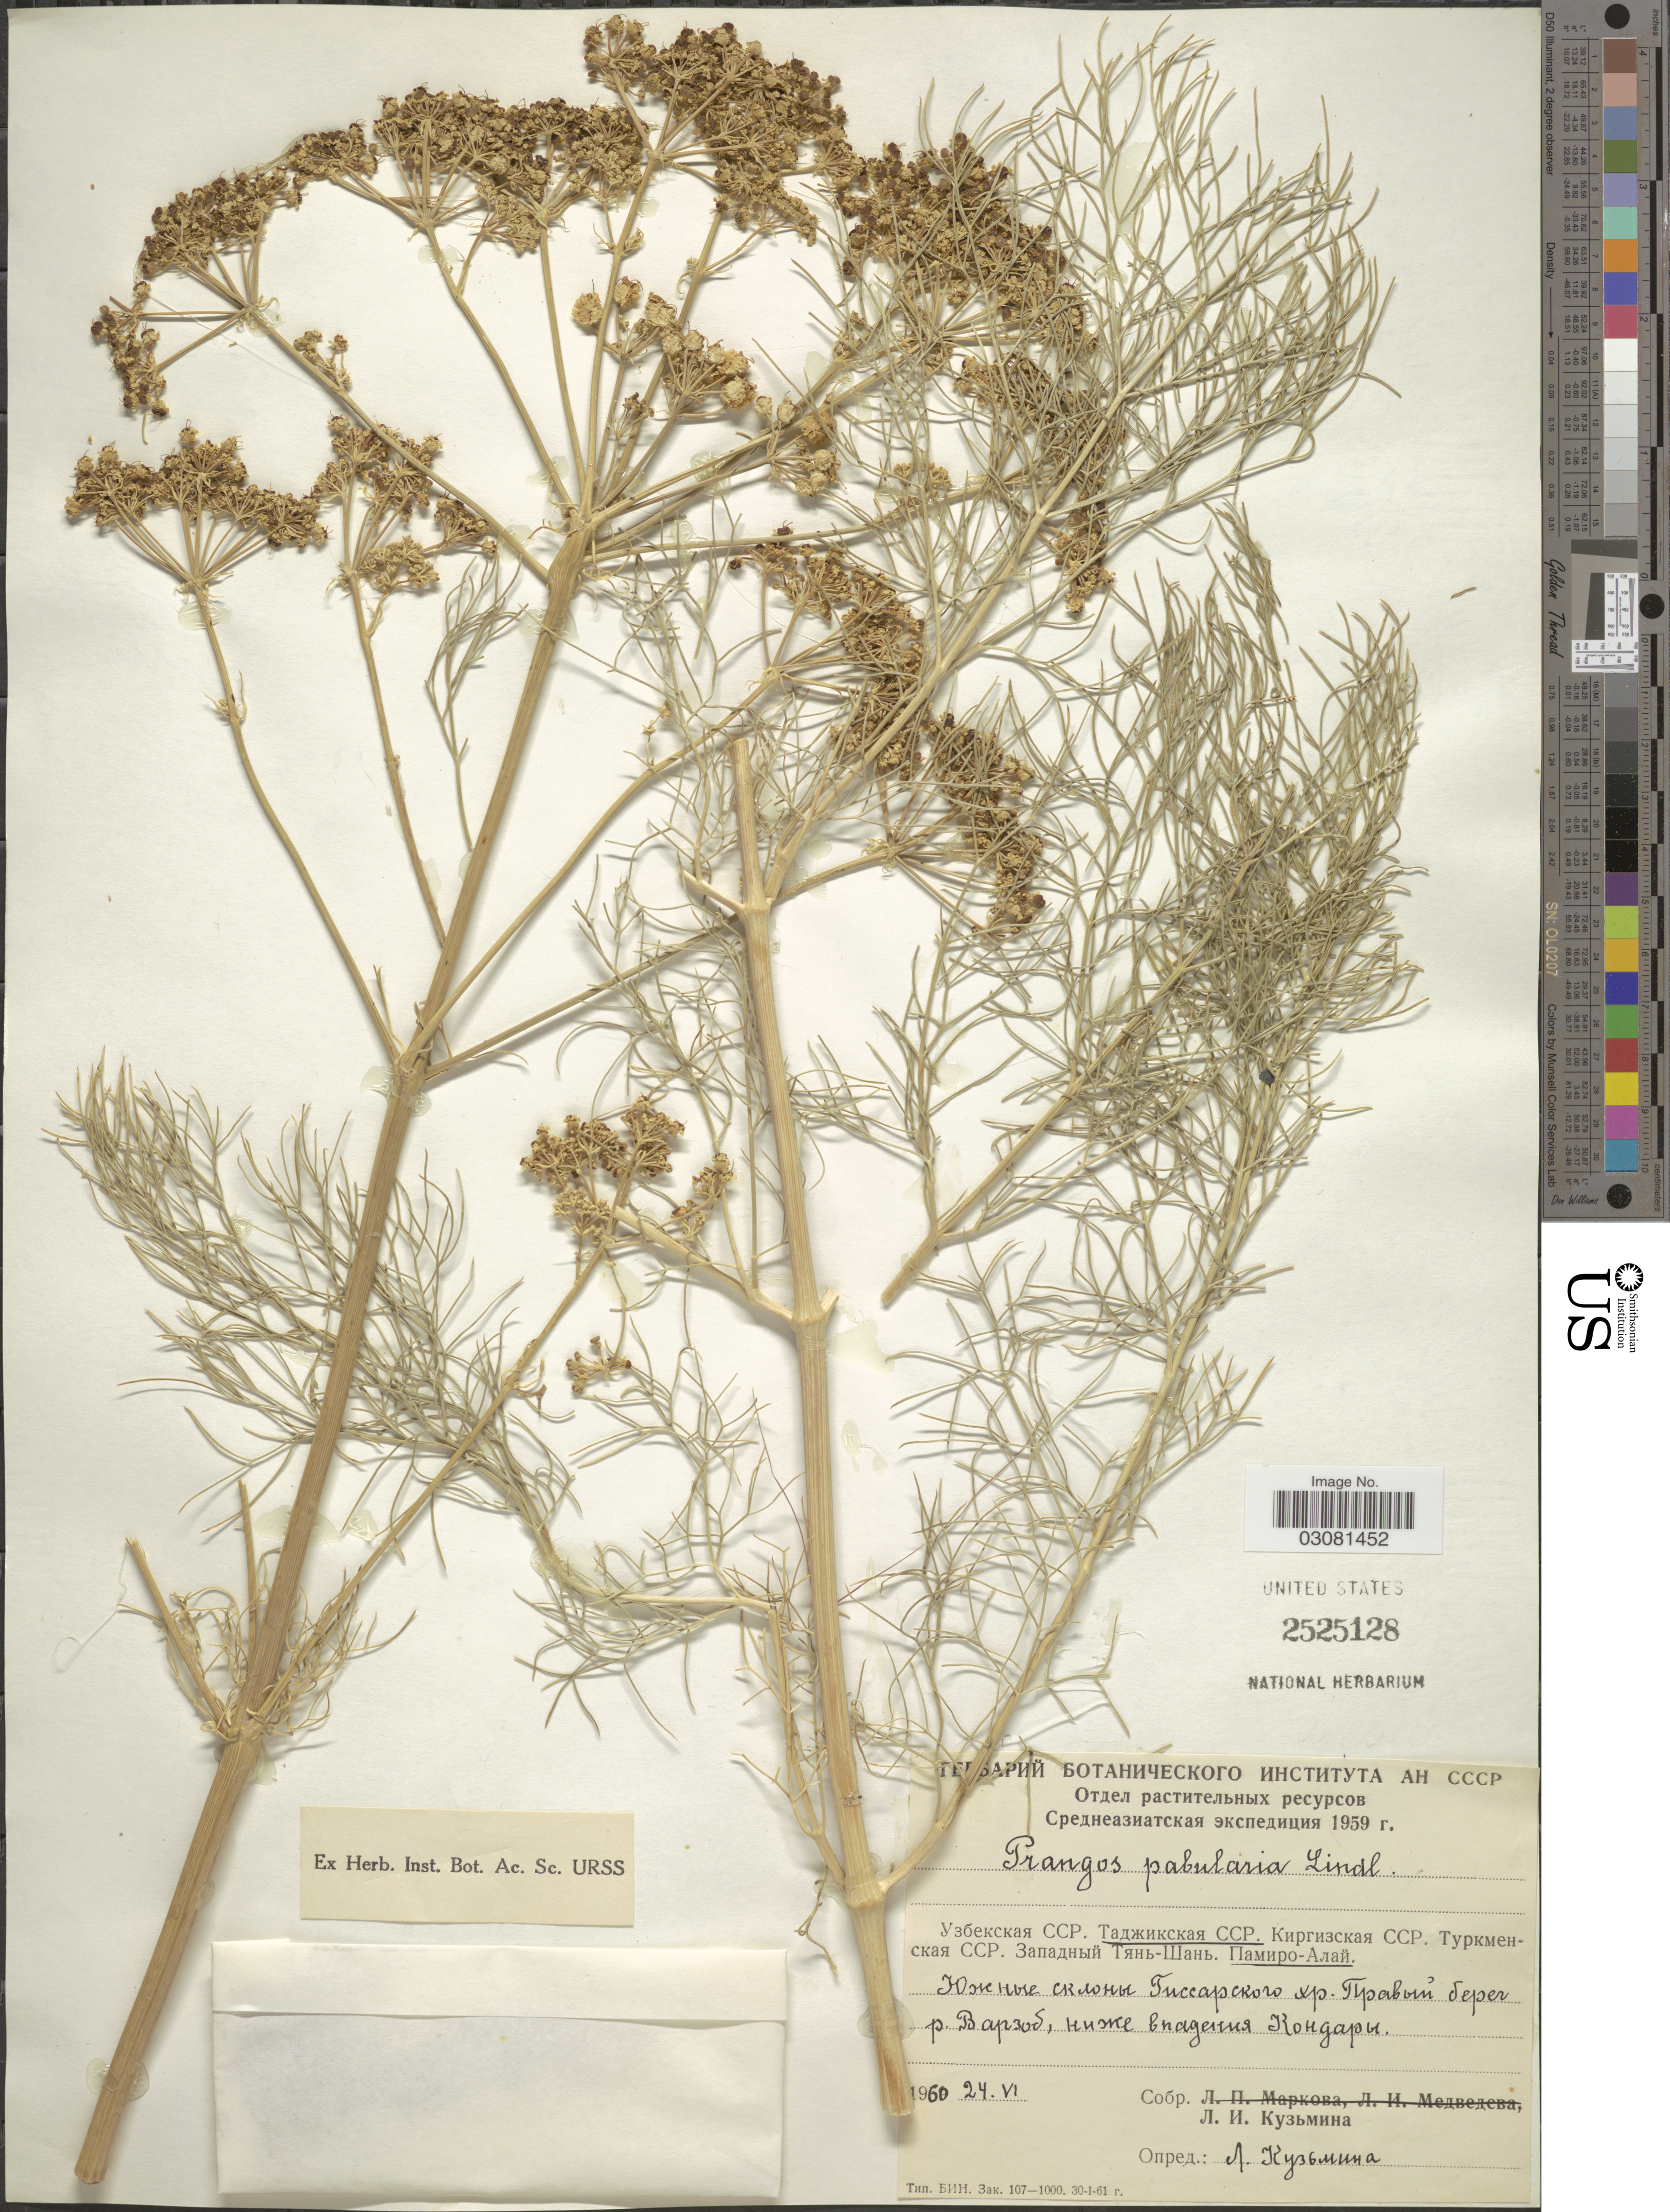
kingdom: Plantae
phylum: Tracheophyta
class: Magnoliopsida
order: Apiales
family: Apiaceae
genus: Prangos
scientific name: Prangos pabularia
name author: Lindl.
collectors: L. Kuzmina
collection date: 1960-06-24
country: Tajikistan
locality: South slopes of Gissar Range, right shore of River Varzob, near junction with River Kondara.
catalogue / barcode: US 2525128